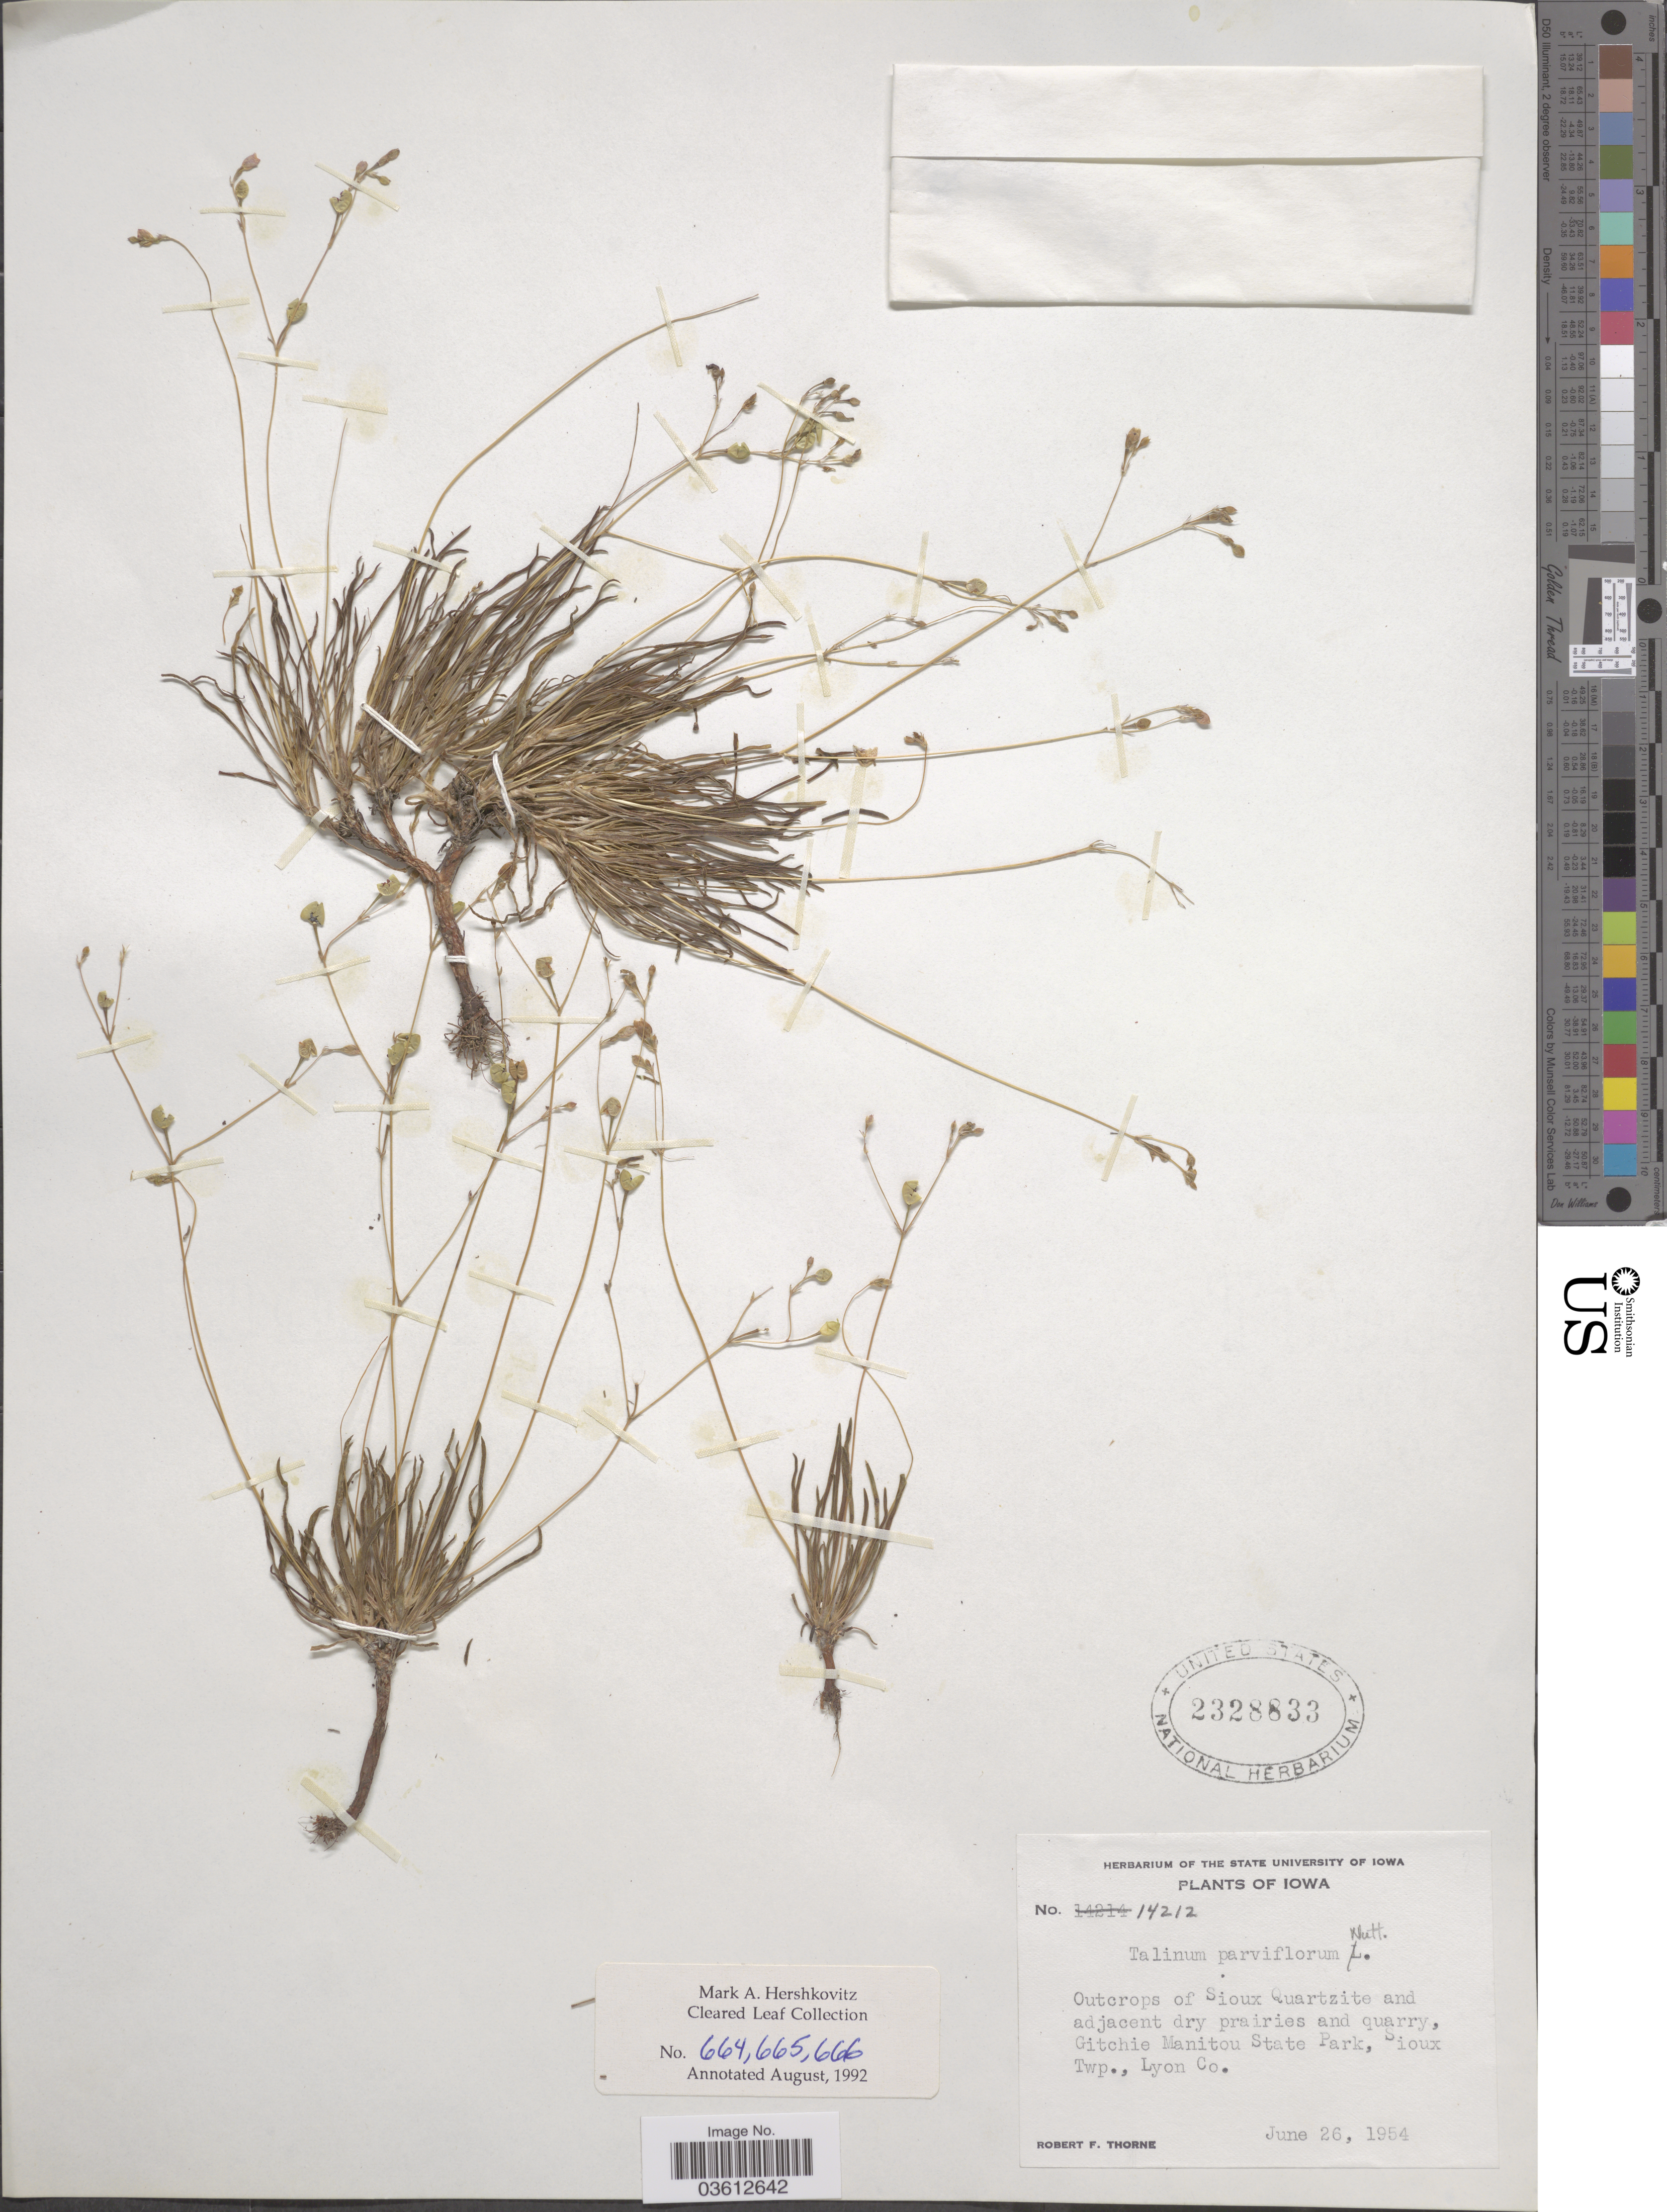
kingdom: Plantae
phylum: Tracheophyta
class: Magnoliopsida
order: Caryophyllales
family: Talinaceae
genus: Talinum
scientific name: Talinum parviflorum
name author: Nutt.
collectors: R. F. Thorne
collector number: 14212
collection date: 1954-06-26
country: United States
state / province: Iowa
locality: Outcrops of Sioux Quartzite. Gitchie Manitou State Park, Sioux Twp., Lyon Co.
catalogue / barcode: US 2328833